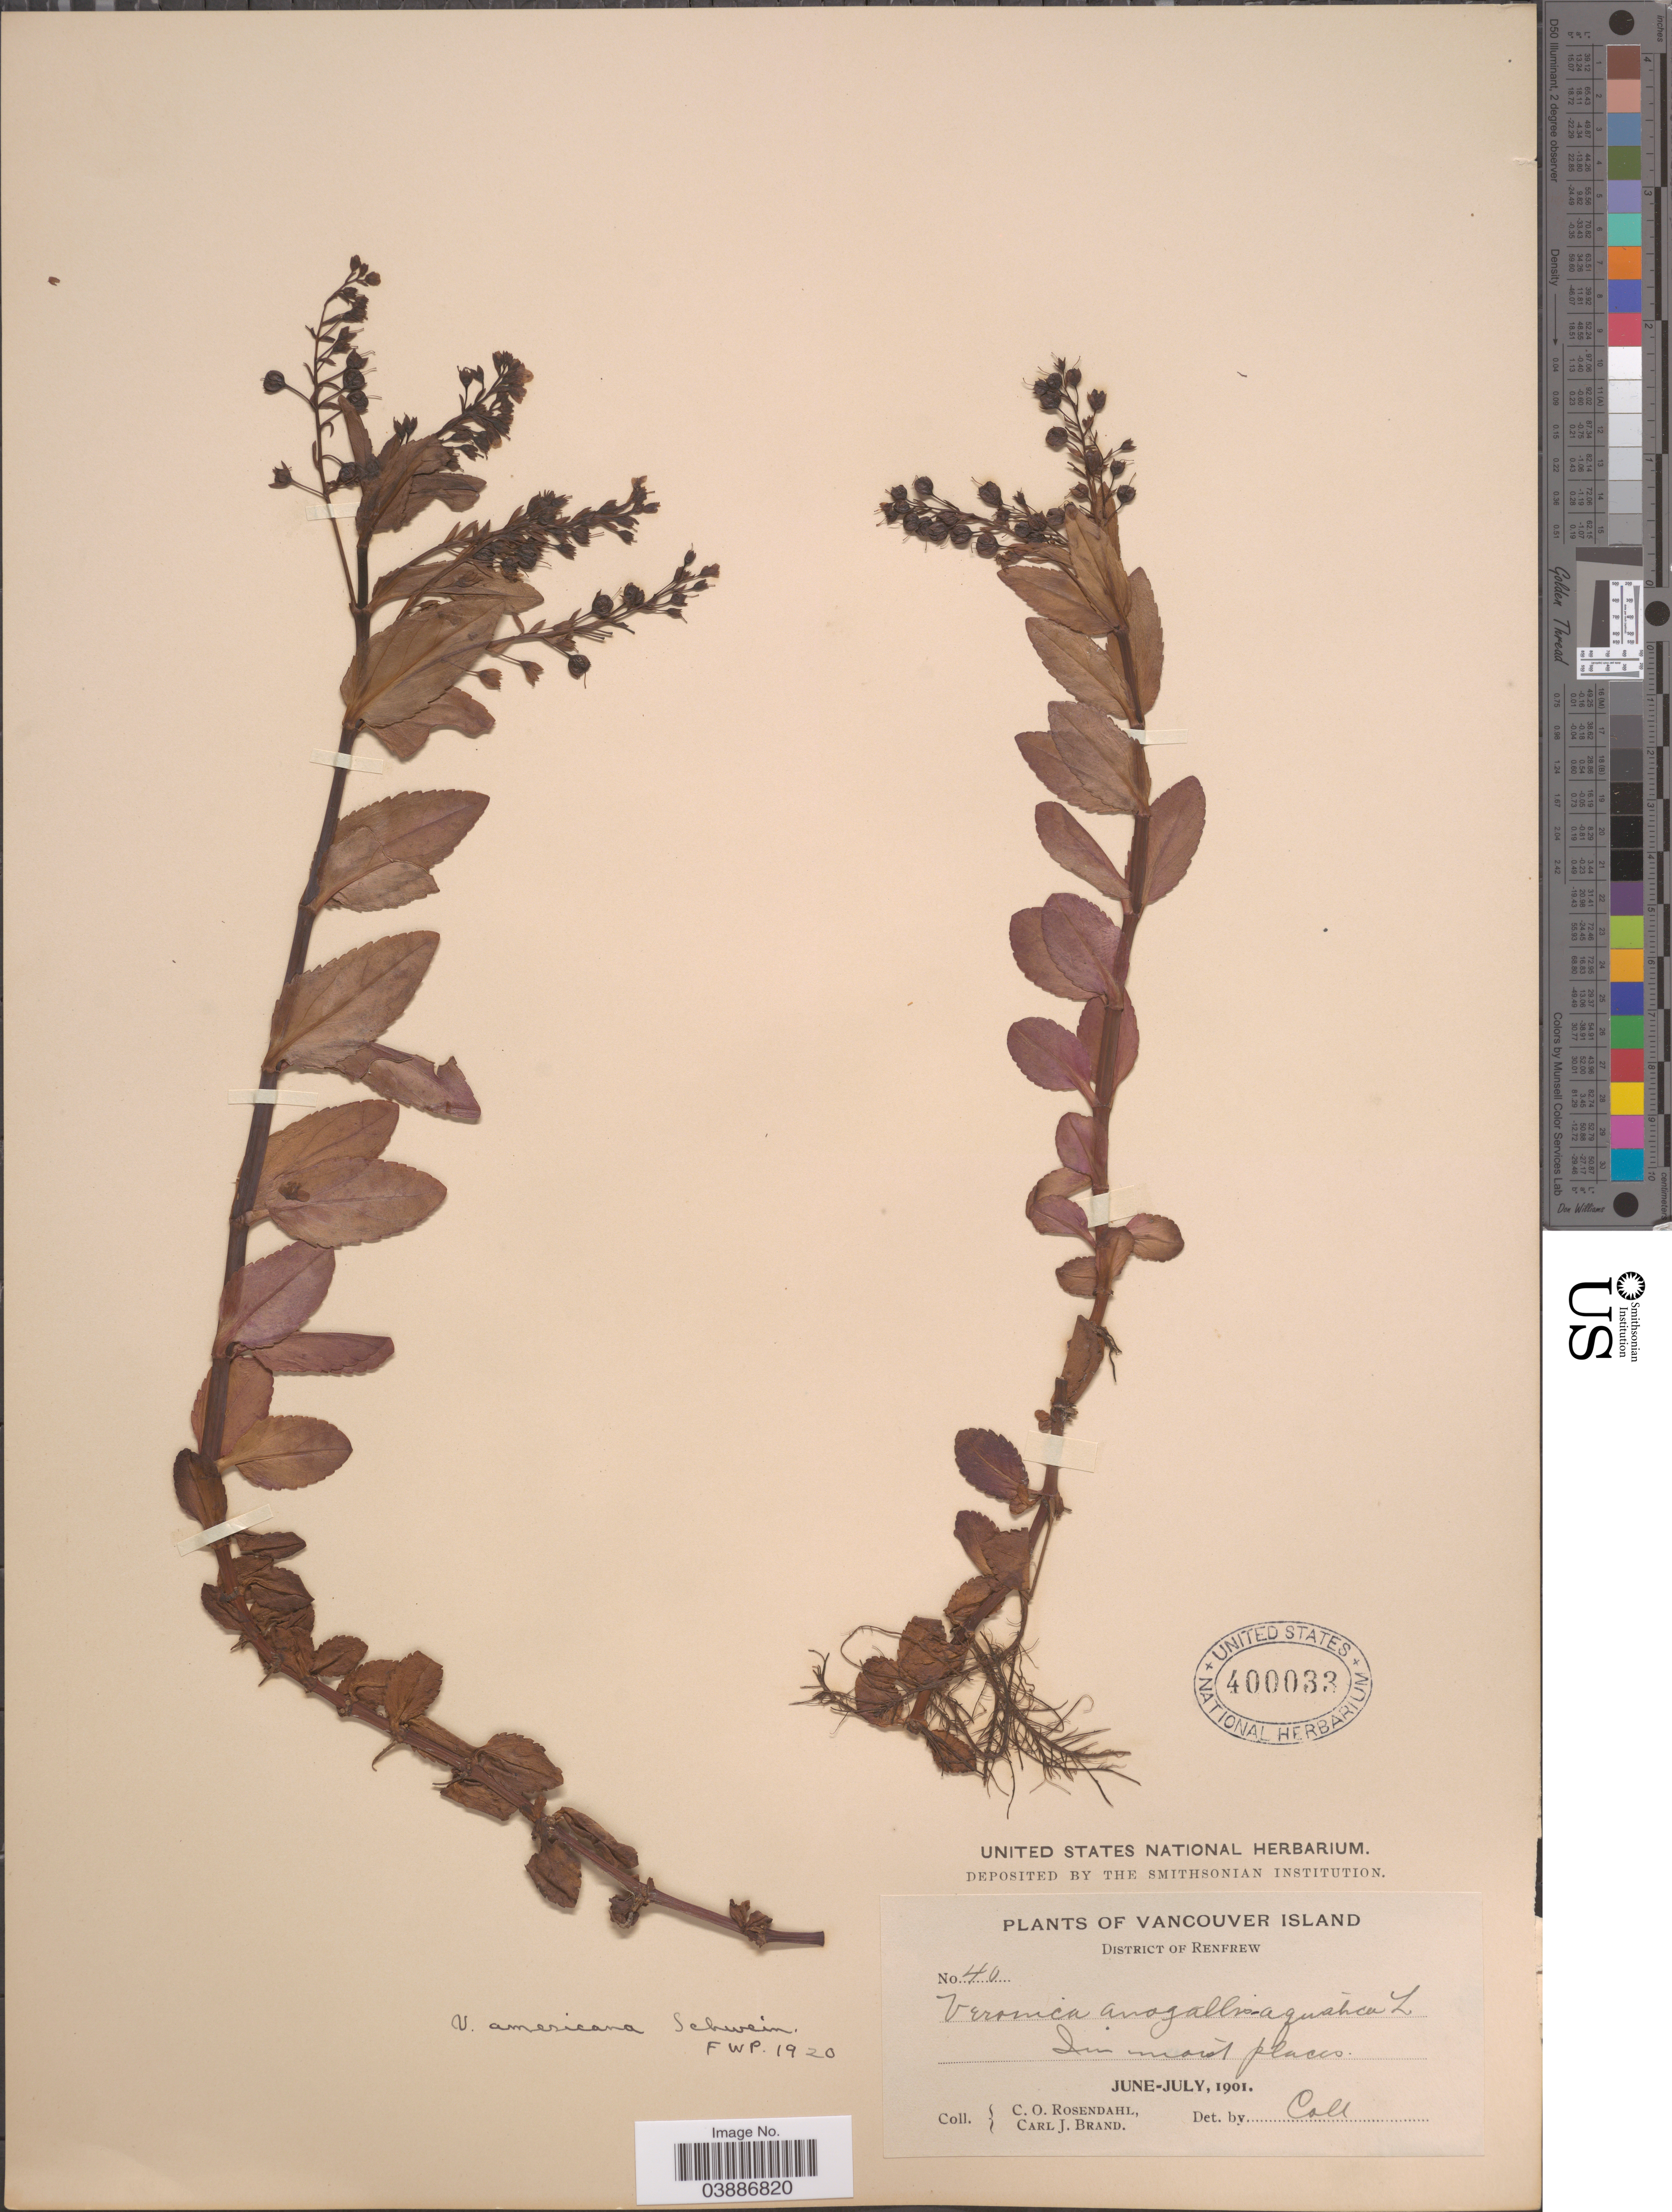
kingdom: Plantae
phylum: Tracheophyta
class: Magnoliopsida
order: Lamiales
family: Plantaginaceae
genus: Veronica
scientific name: Veronica americana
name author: Schwein. ex Benth.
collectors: C. O. Rosendahl & C. J. Brand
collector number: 40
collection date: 1901-06/1901-07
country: Canada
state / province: British Columbia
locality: Vancouver Island. District of Renfrew.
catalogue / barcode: US 400033